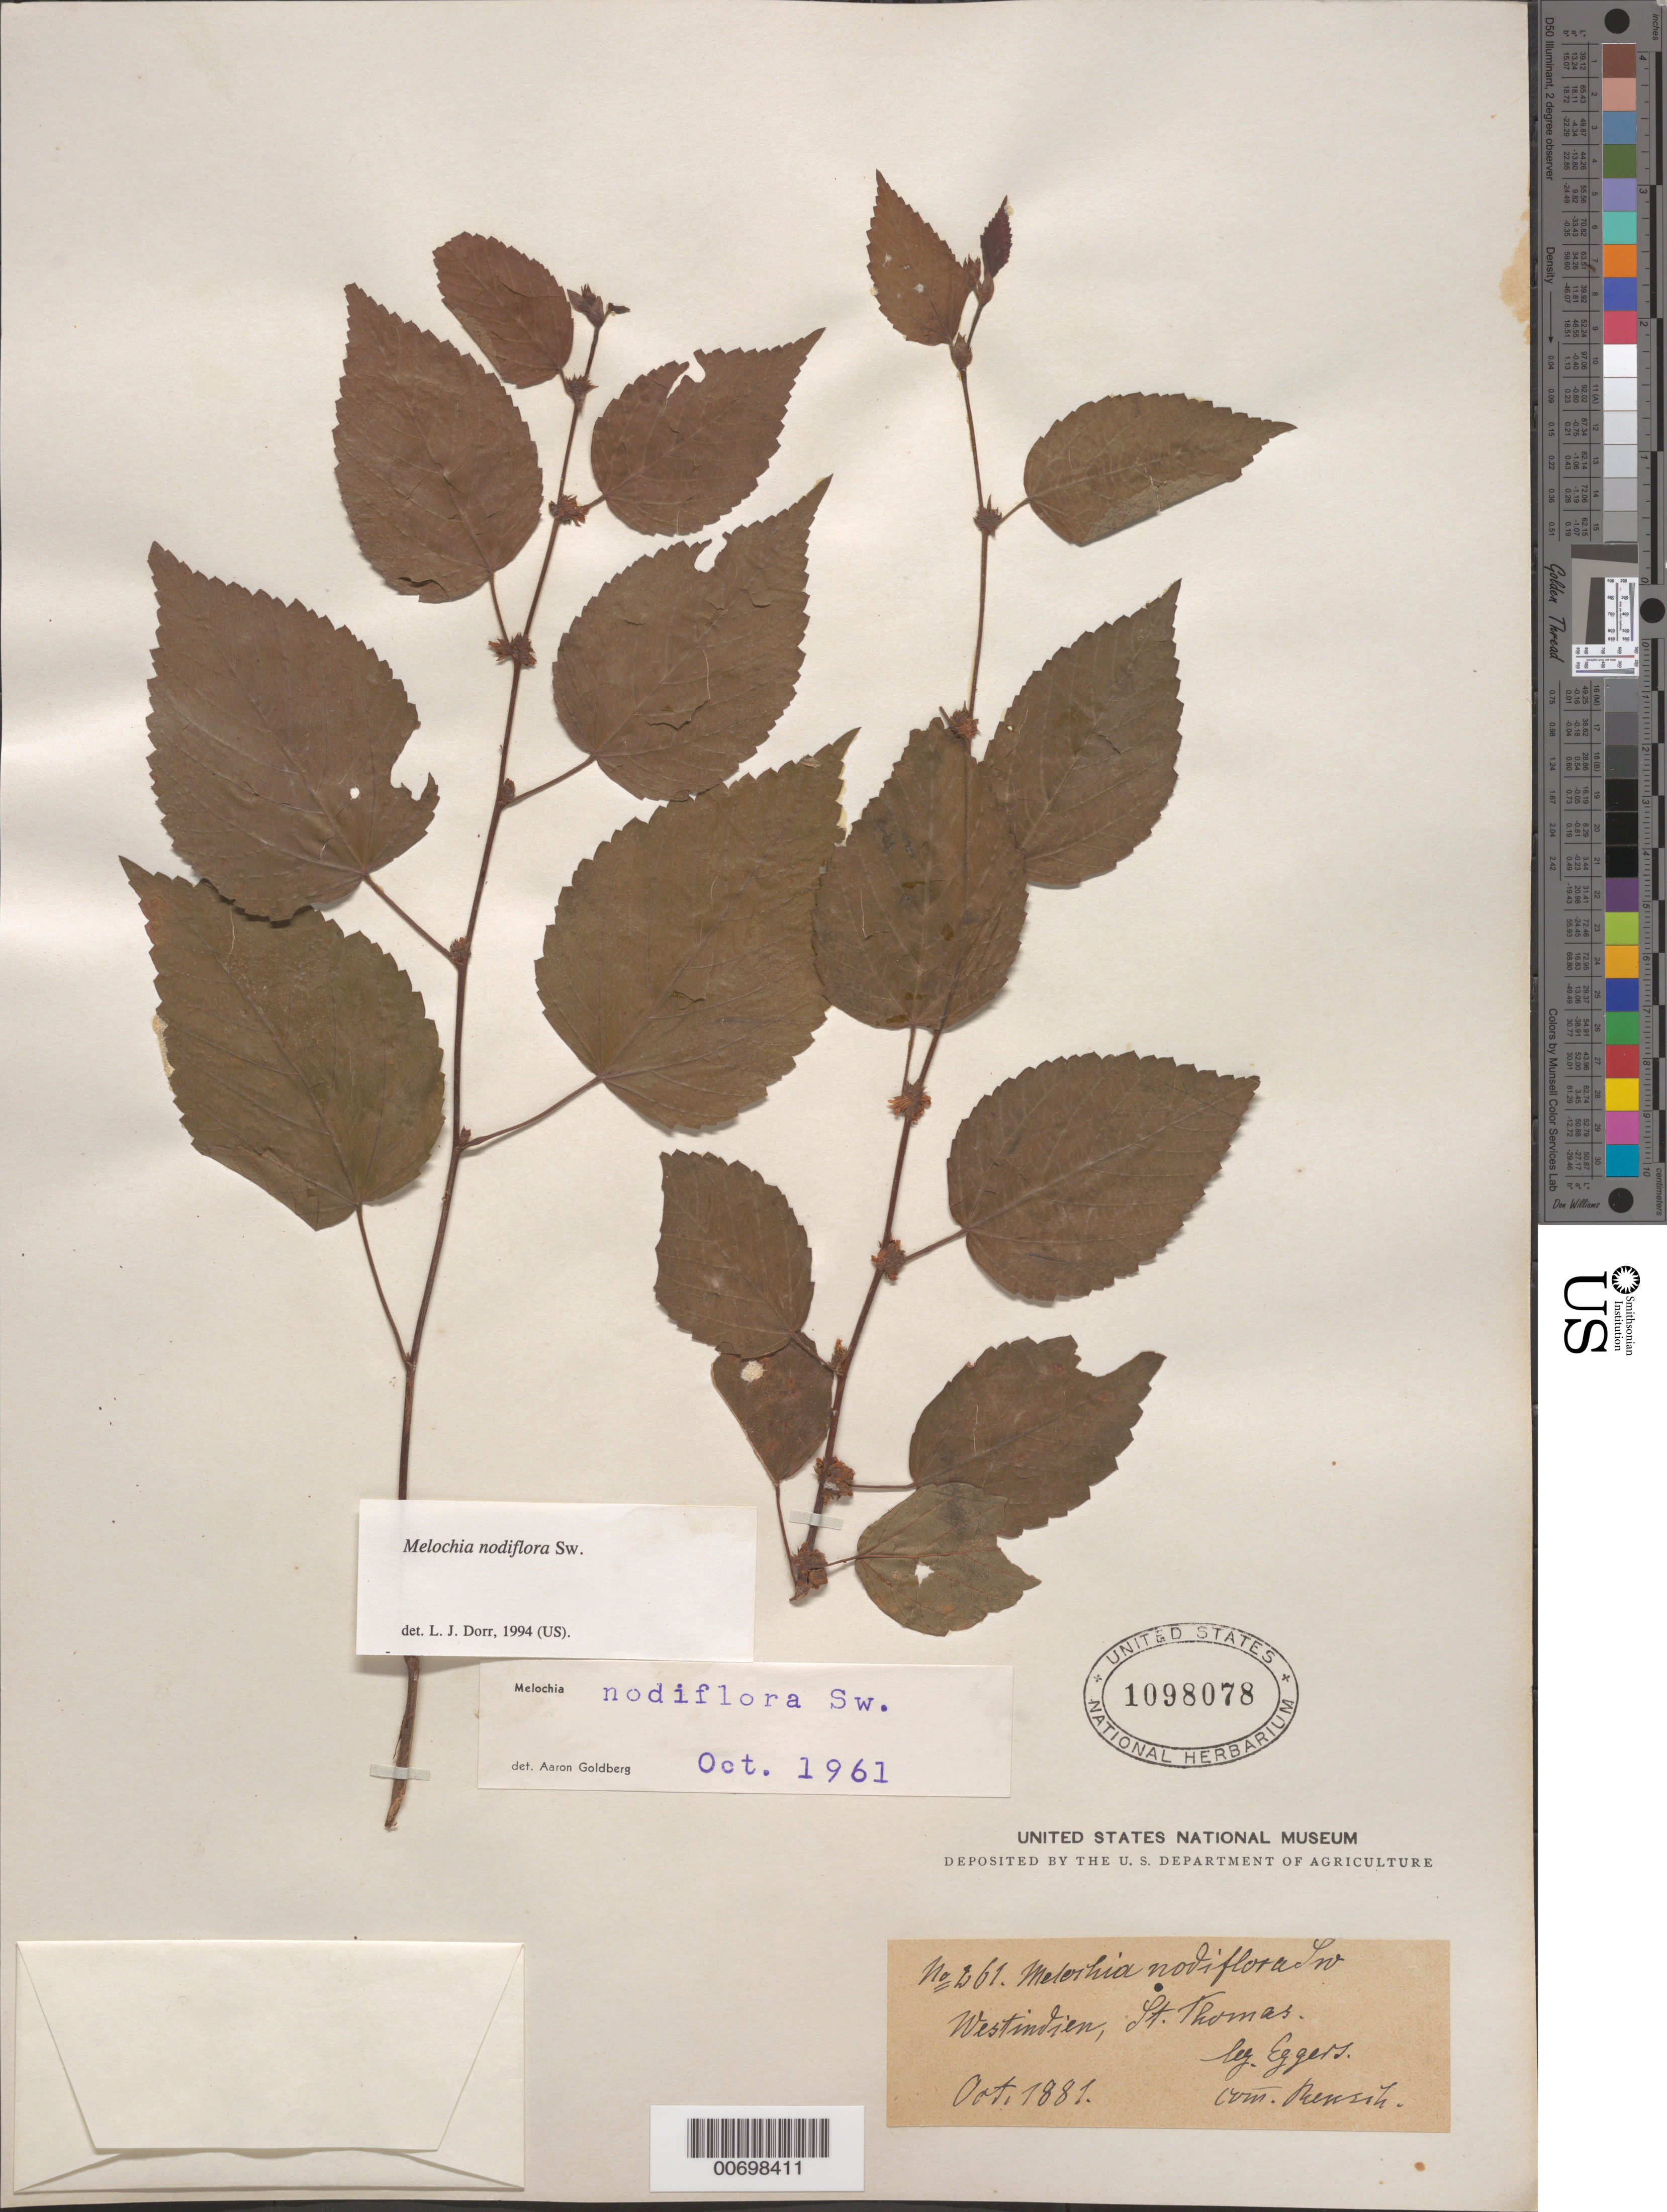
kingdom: Plantae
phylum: Tracheophyta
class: Magnoliopsida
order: Malvales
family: Malvaceae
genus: Melochia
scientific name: Melochia nodiflora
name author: Sw.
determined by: Dorr, L. J., (BOT), Smithsonian Institution - National Museum of Natural History (UNITED STATES)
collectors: H. F. A. von Eggers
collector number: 261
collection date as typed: Oct 1881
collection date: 1881-10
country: U.S. Virgin Islands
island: St. Thomas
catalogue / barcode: US 1098078